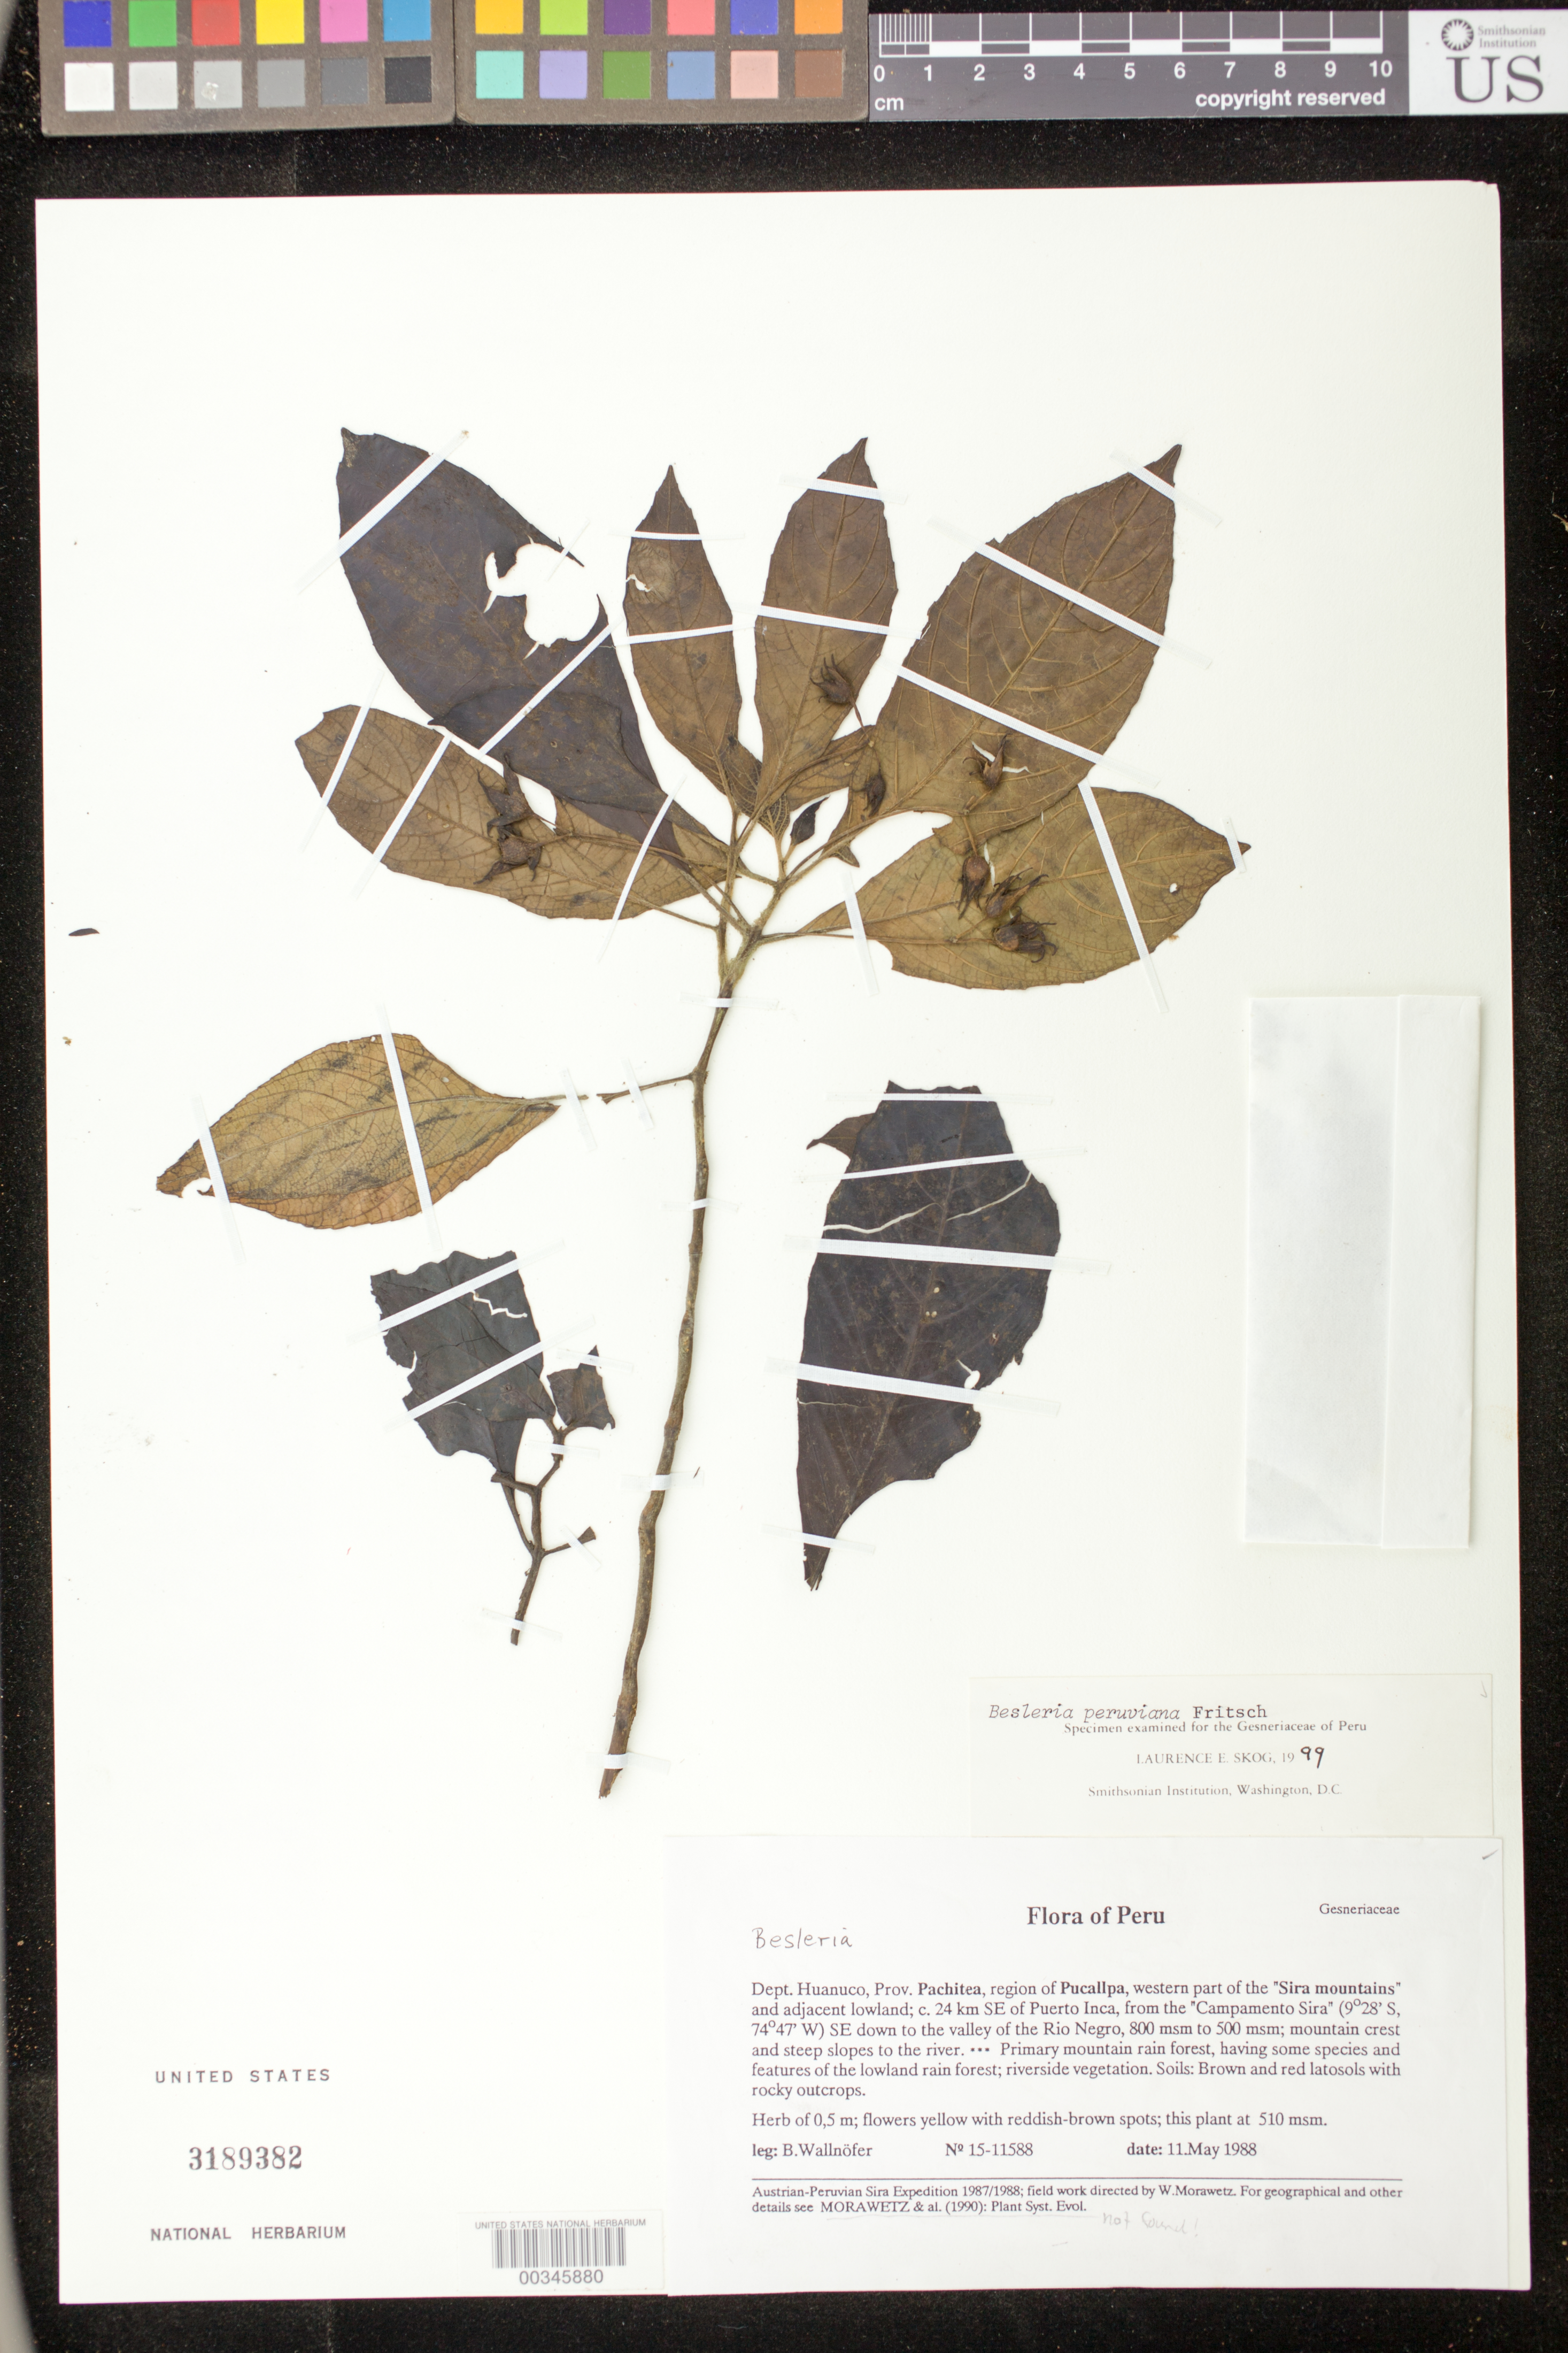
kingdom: Plantae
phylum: Tracheophyta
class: Magnoliopsida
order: Lamiales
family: Gesneriaceae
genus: Besleria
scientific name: Besleria peruviana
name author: Fritsch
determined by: Skog, Laurence E.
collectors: B. Wallnöfer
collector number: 15- 11588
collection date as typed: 11 May 1988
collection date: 1988-05-11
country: Peru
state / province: Huánuco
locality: Prov. Pachitea; region of Pucallpa, western part of the "Sira Mountains" and adjacent lowland, c. 24 km SE of Puerto Inca, from the "Campamento Sira" SE down to the valley of the Rio Negro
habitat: Mountaine crest and steep slopes to the river; primary mountain rain forest, having some species and features of the lowland rain forest; riverside vegetation. Soils: brown and red latosols with rocky outcrops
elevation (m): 510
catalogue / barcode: US 3189382